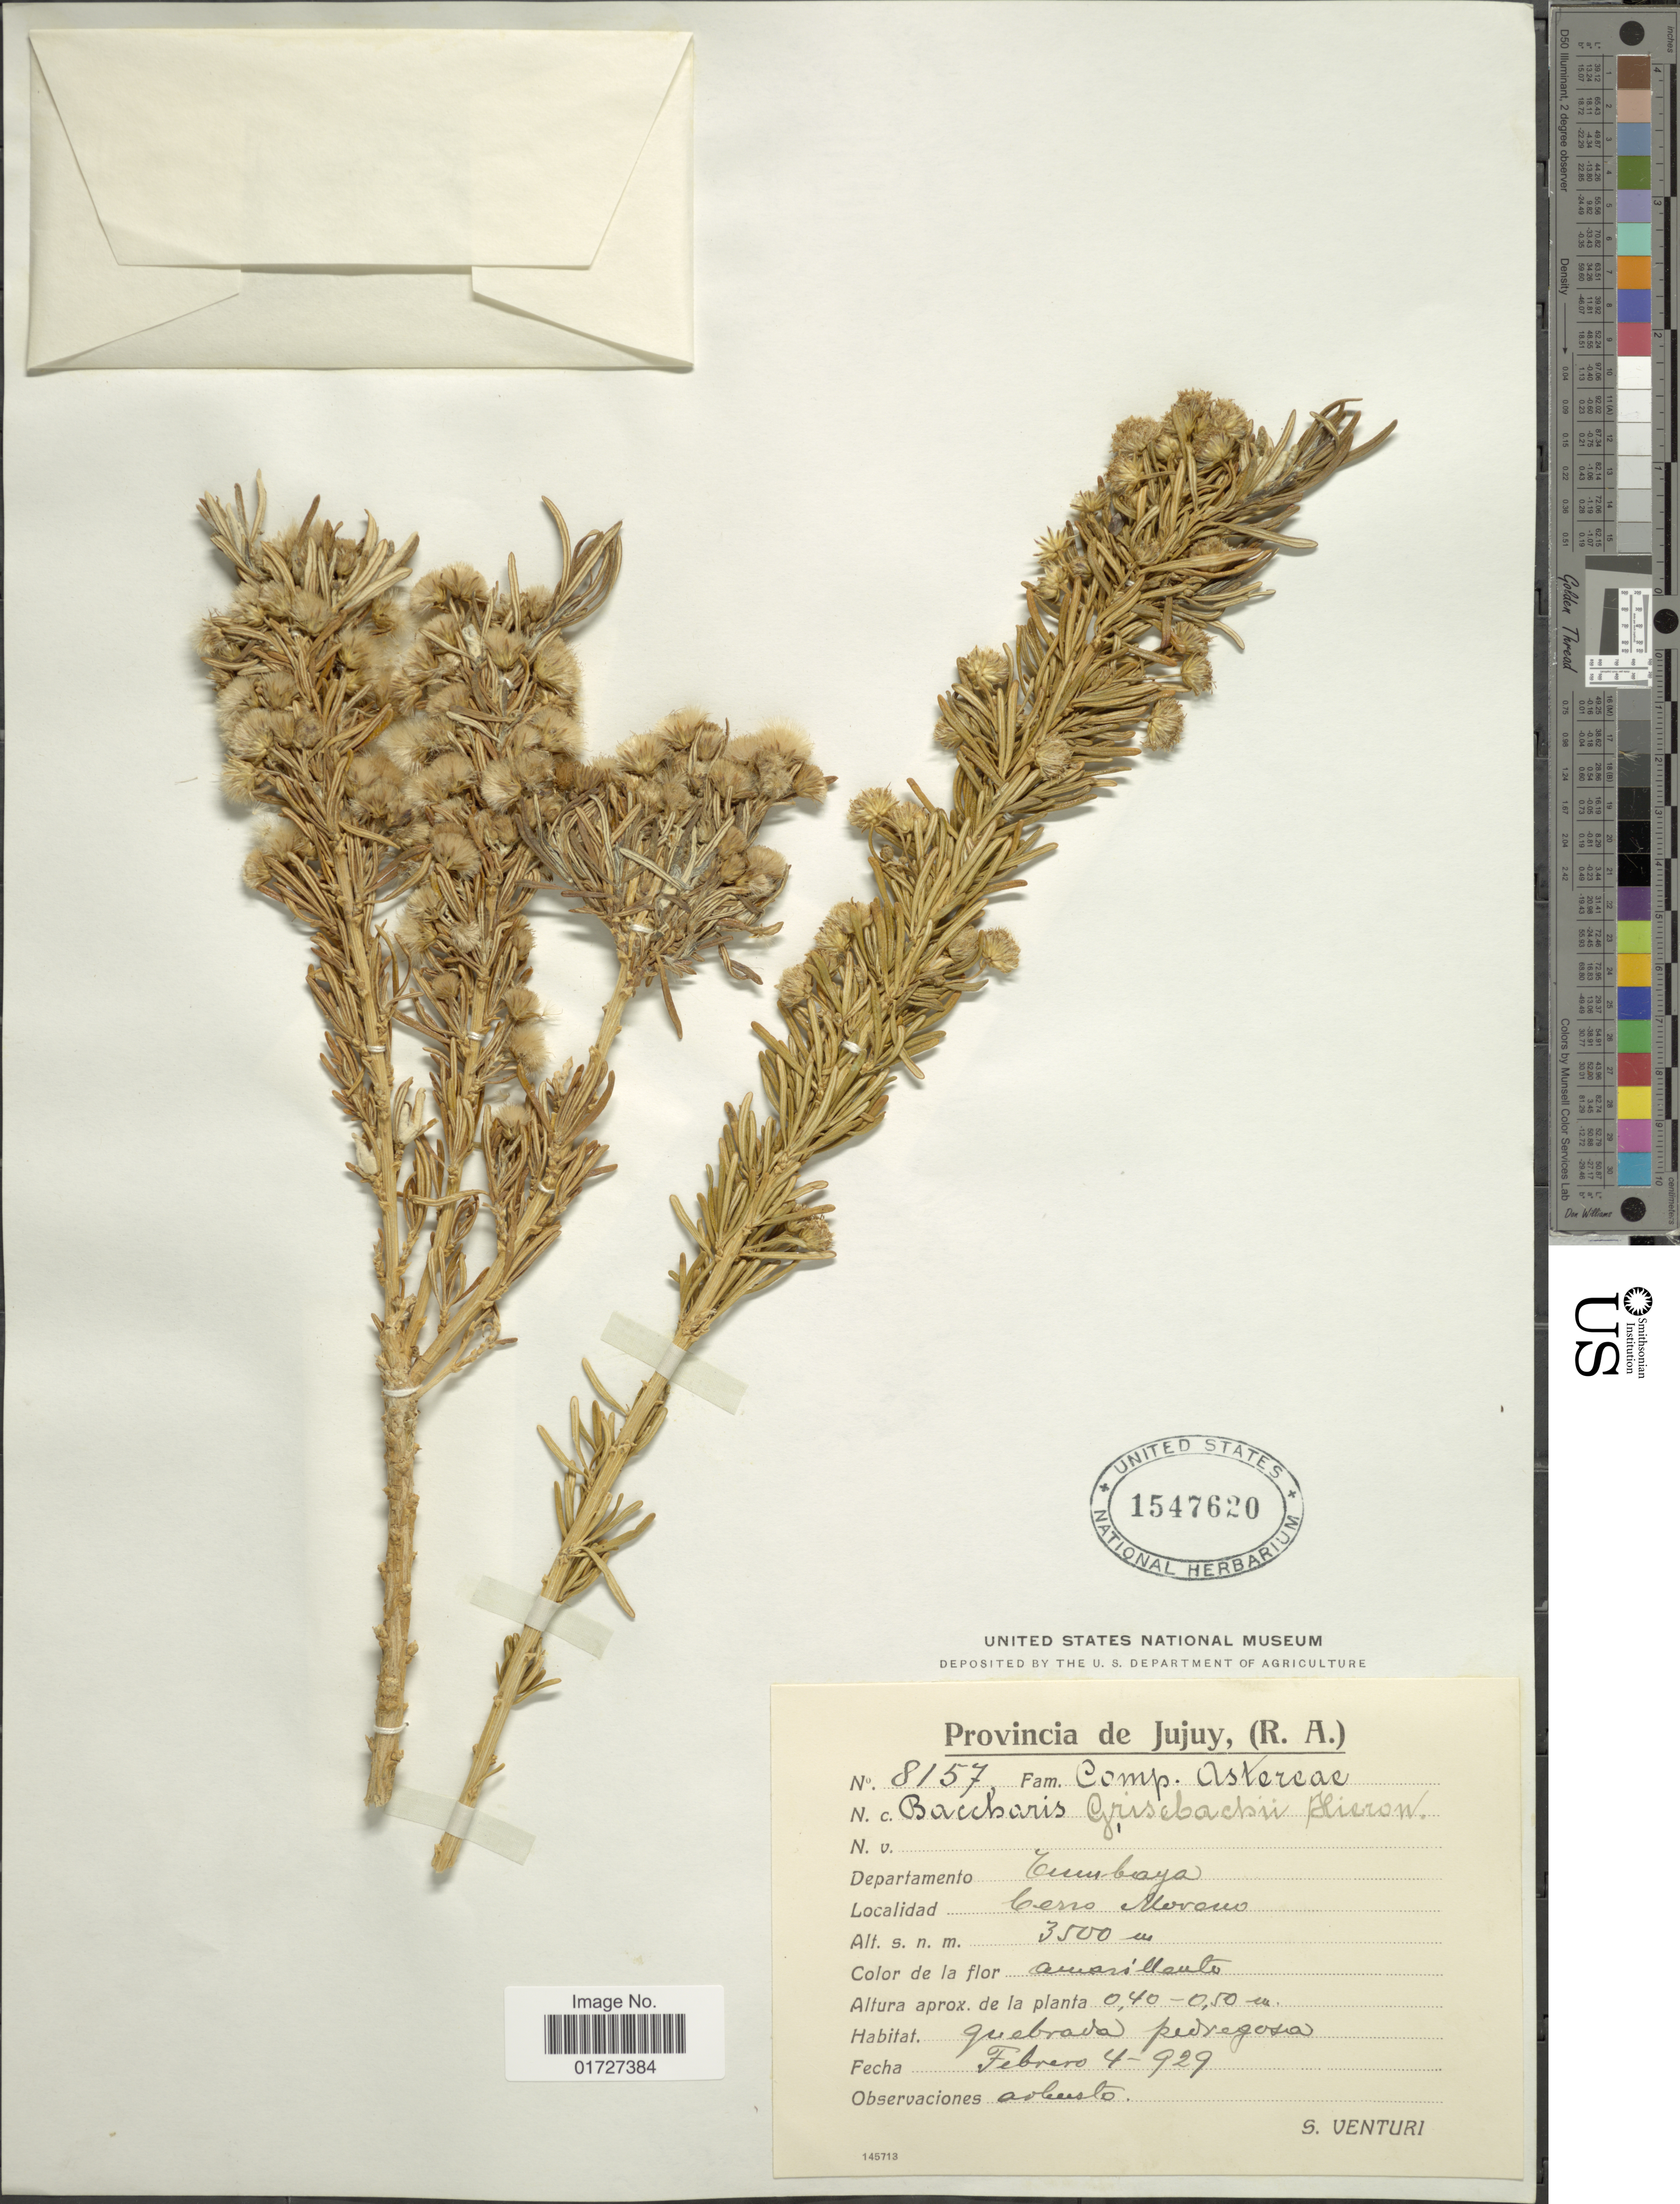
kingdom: Plantae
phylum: Tracheophyta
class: Magnoliopsida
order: Asterales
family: Asteraceae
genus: Baccharis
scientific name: Baccharis grisebachii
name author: Hieron.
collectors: S. Venturi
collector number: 8157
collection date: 1929-02-04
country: Argentina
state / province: Jujuy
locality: Departamento Tumbaya, Cerro Moreno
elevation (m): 3500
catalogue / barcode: US 1547620